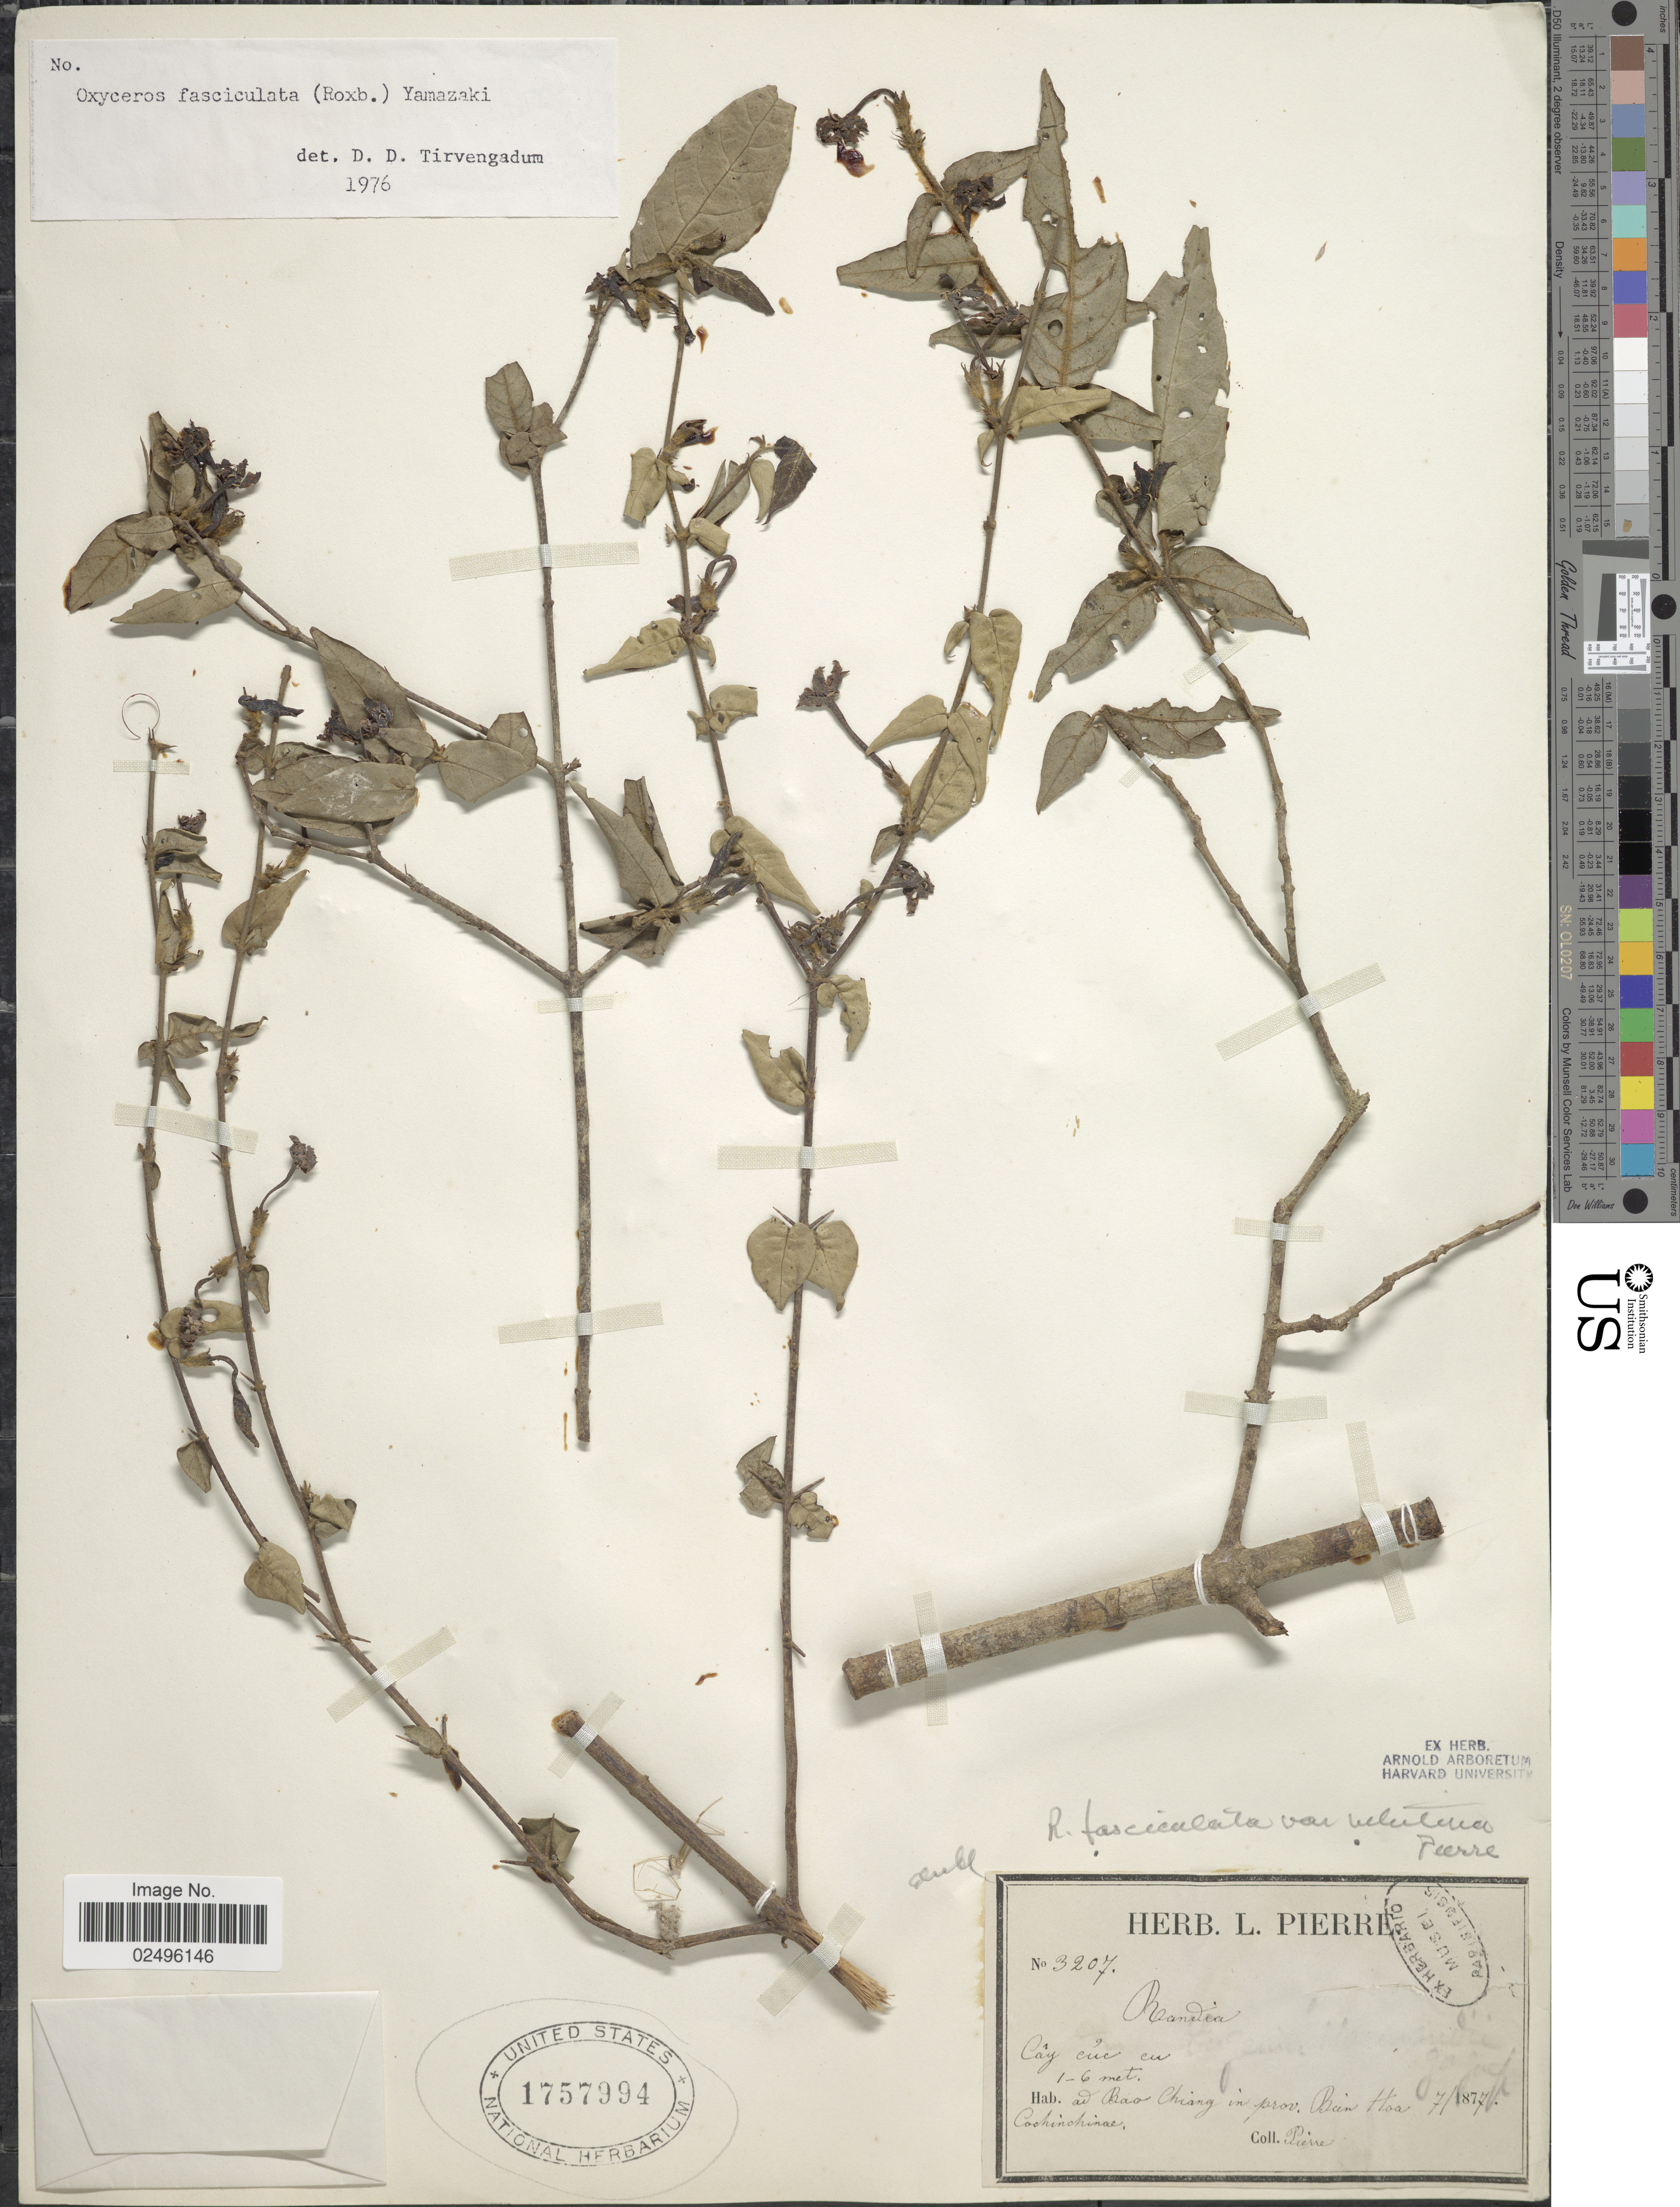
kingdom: Plantae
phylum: Tracheophyta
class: Magnoliopsida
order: Gentianales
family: Rubiaceae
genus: Fagerlindia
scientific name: Fagerlindia armigera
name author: (K. Schum.) Tirveng.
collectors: L. Pierre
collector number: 3207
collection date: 1877-07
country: Vietnam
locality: Ad Bao Chiang in prov. Bien Hoa Cochinchinae [At Bao Chiang in Bien Hoa province, Cochinchina]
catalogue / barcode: US 1757994